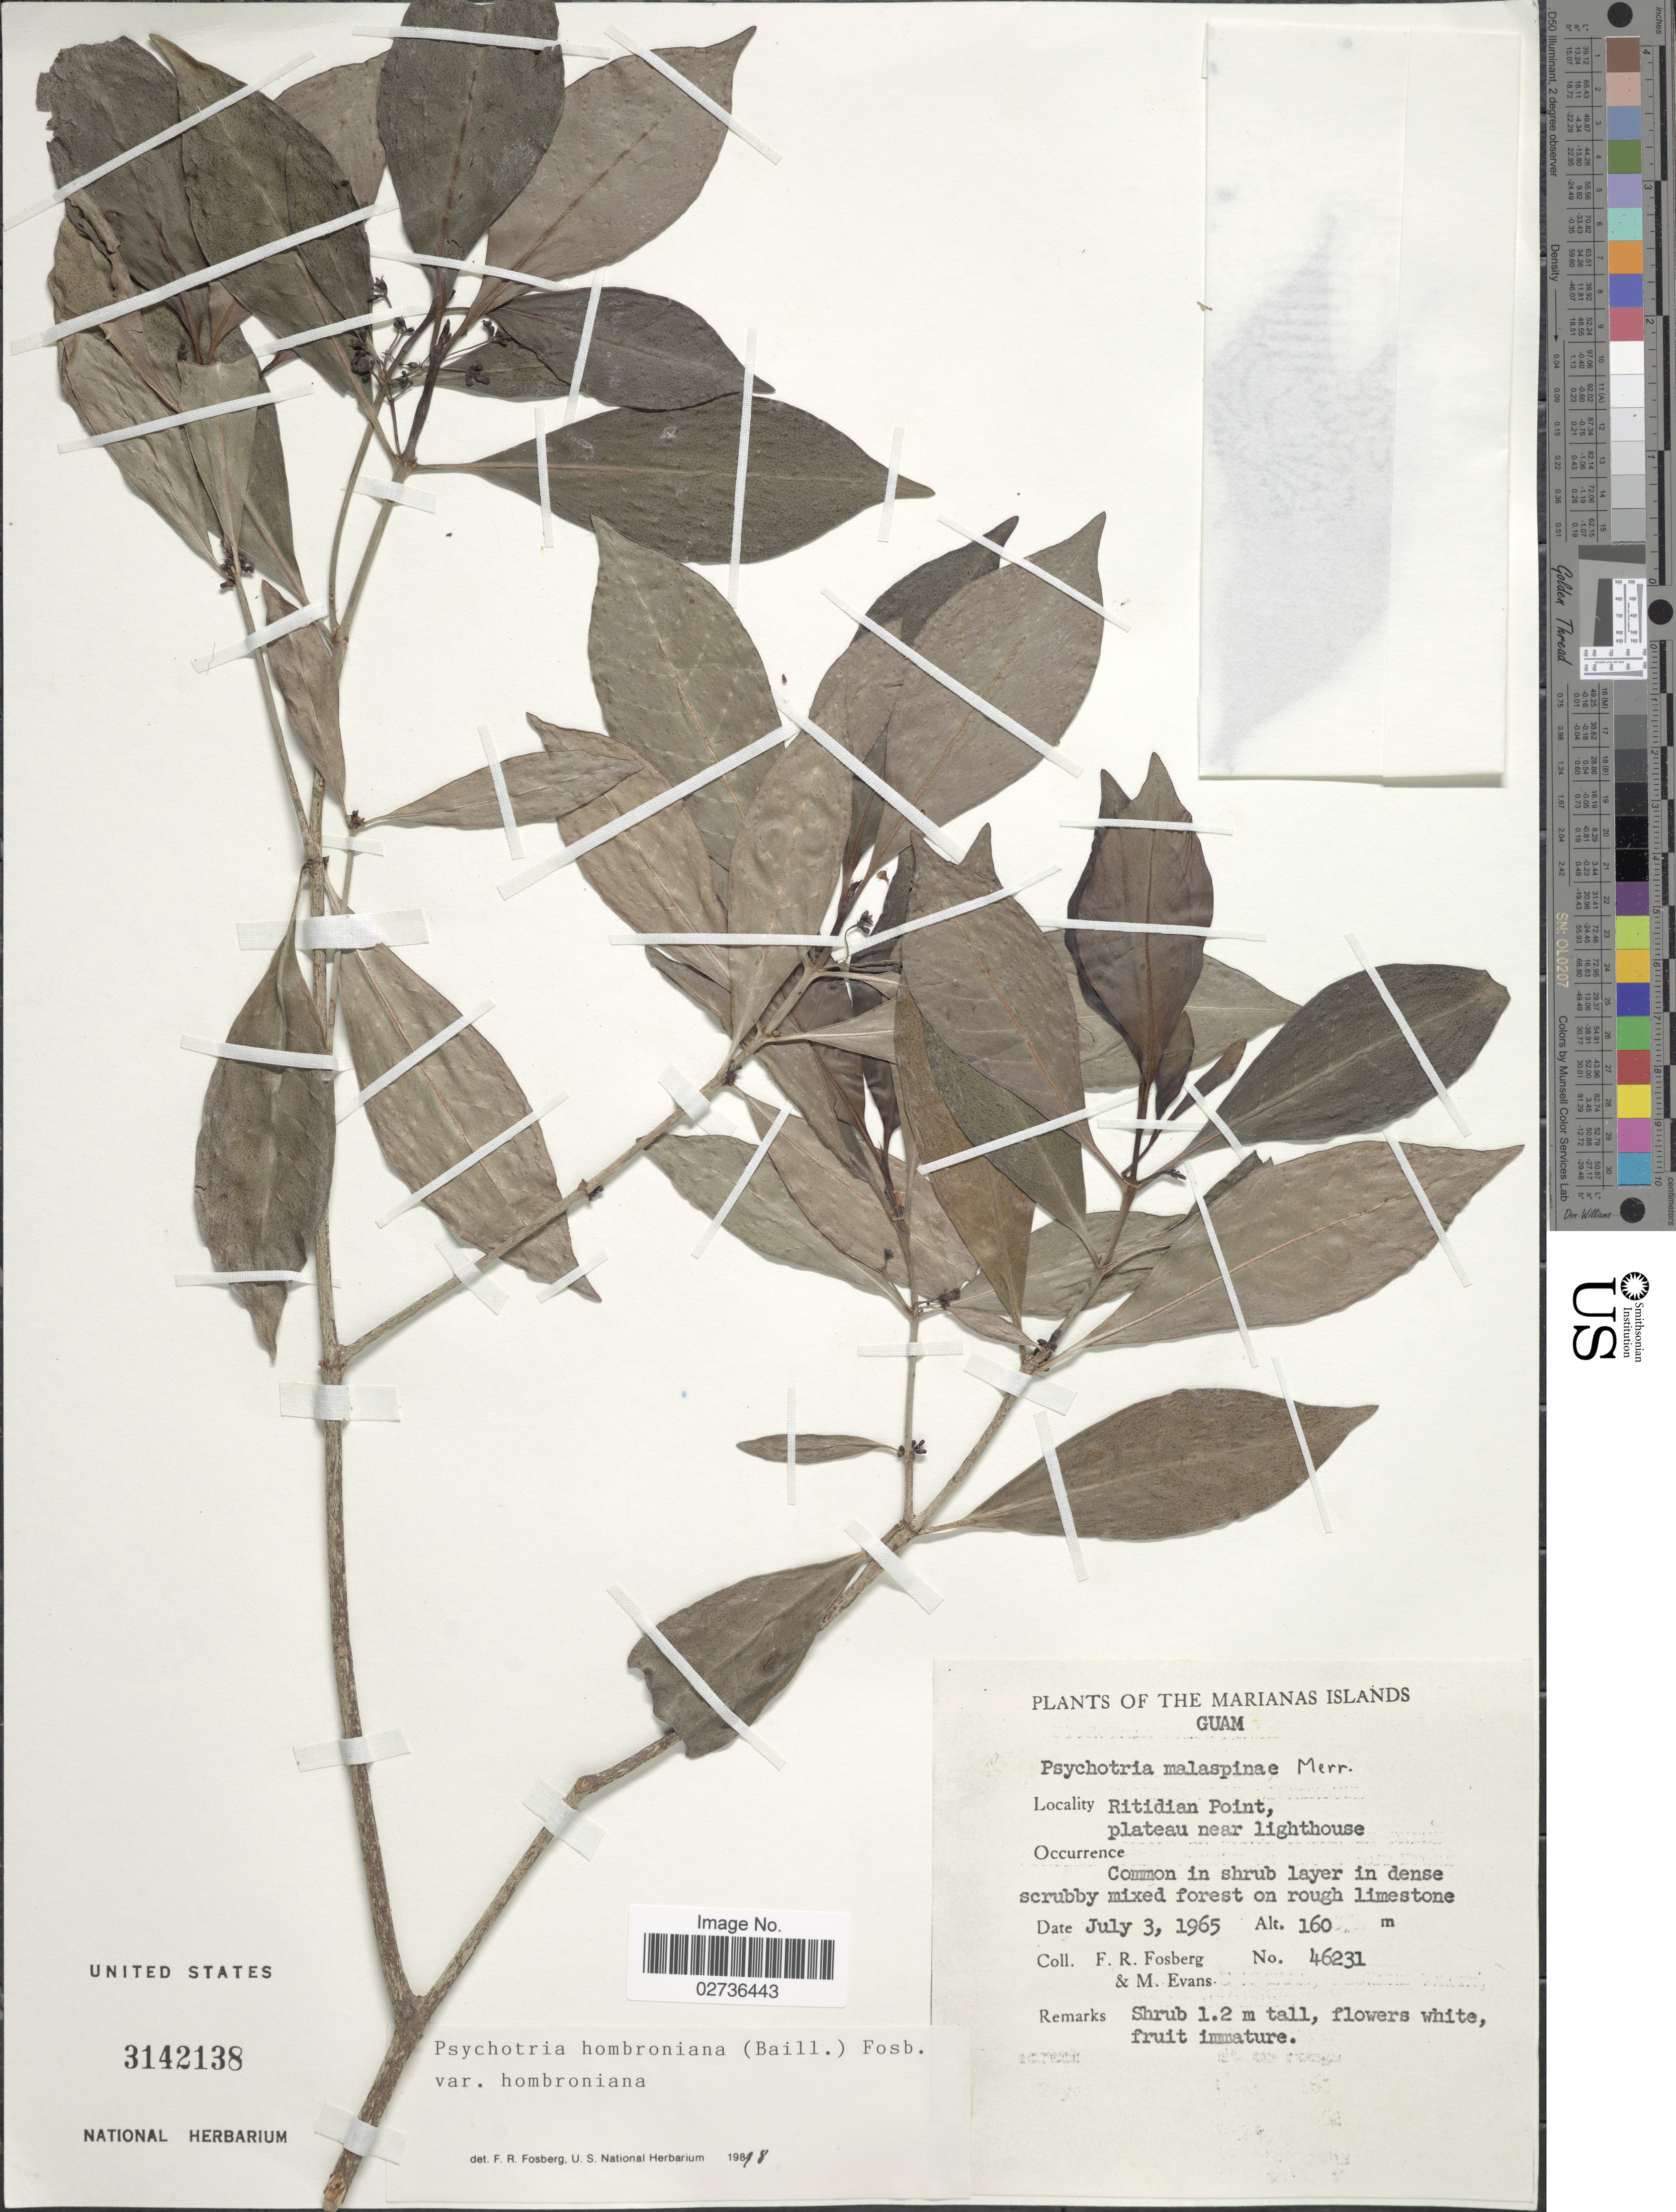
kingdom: Plantae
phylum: Tracheophyta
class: Magnoliopsida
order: Gentianales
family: Rubiaceae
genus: Psychotria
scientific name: Psychotria hombroniana var. hombroniana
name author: (Baill.) Fosberg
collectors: F. R. Fosberg & M. Evans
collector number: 46231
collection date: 1965-07-03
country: Guam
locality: The Marianas Islands, Guam, Ritidian Point, plateau near lighthouse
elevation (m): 160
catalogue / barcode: US 3142138